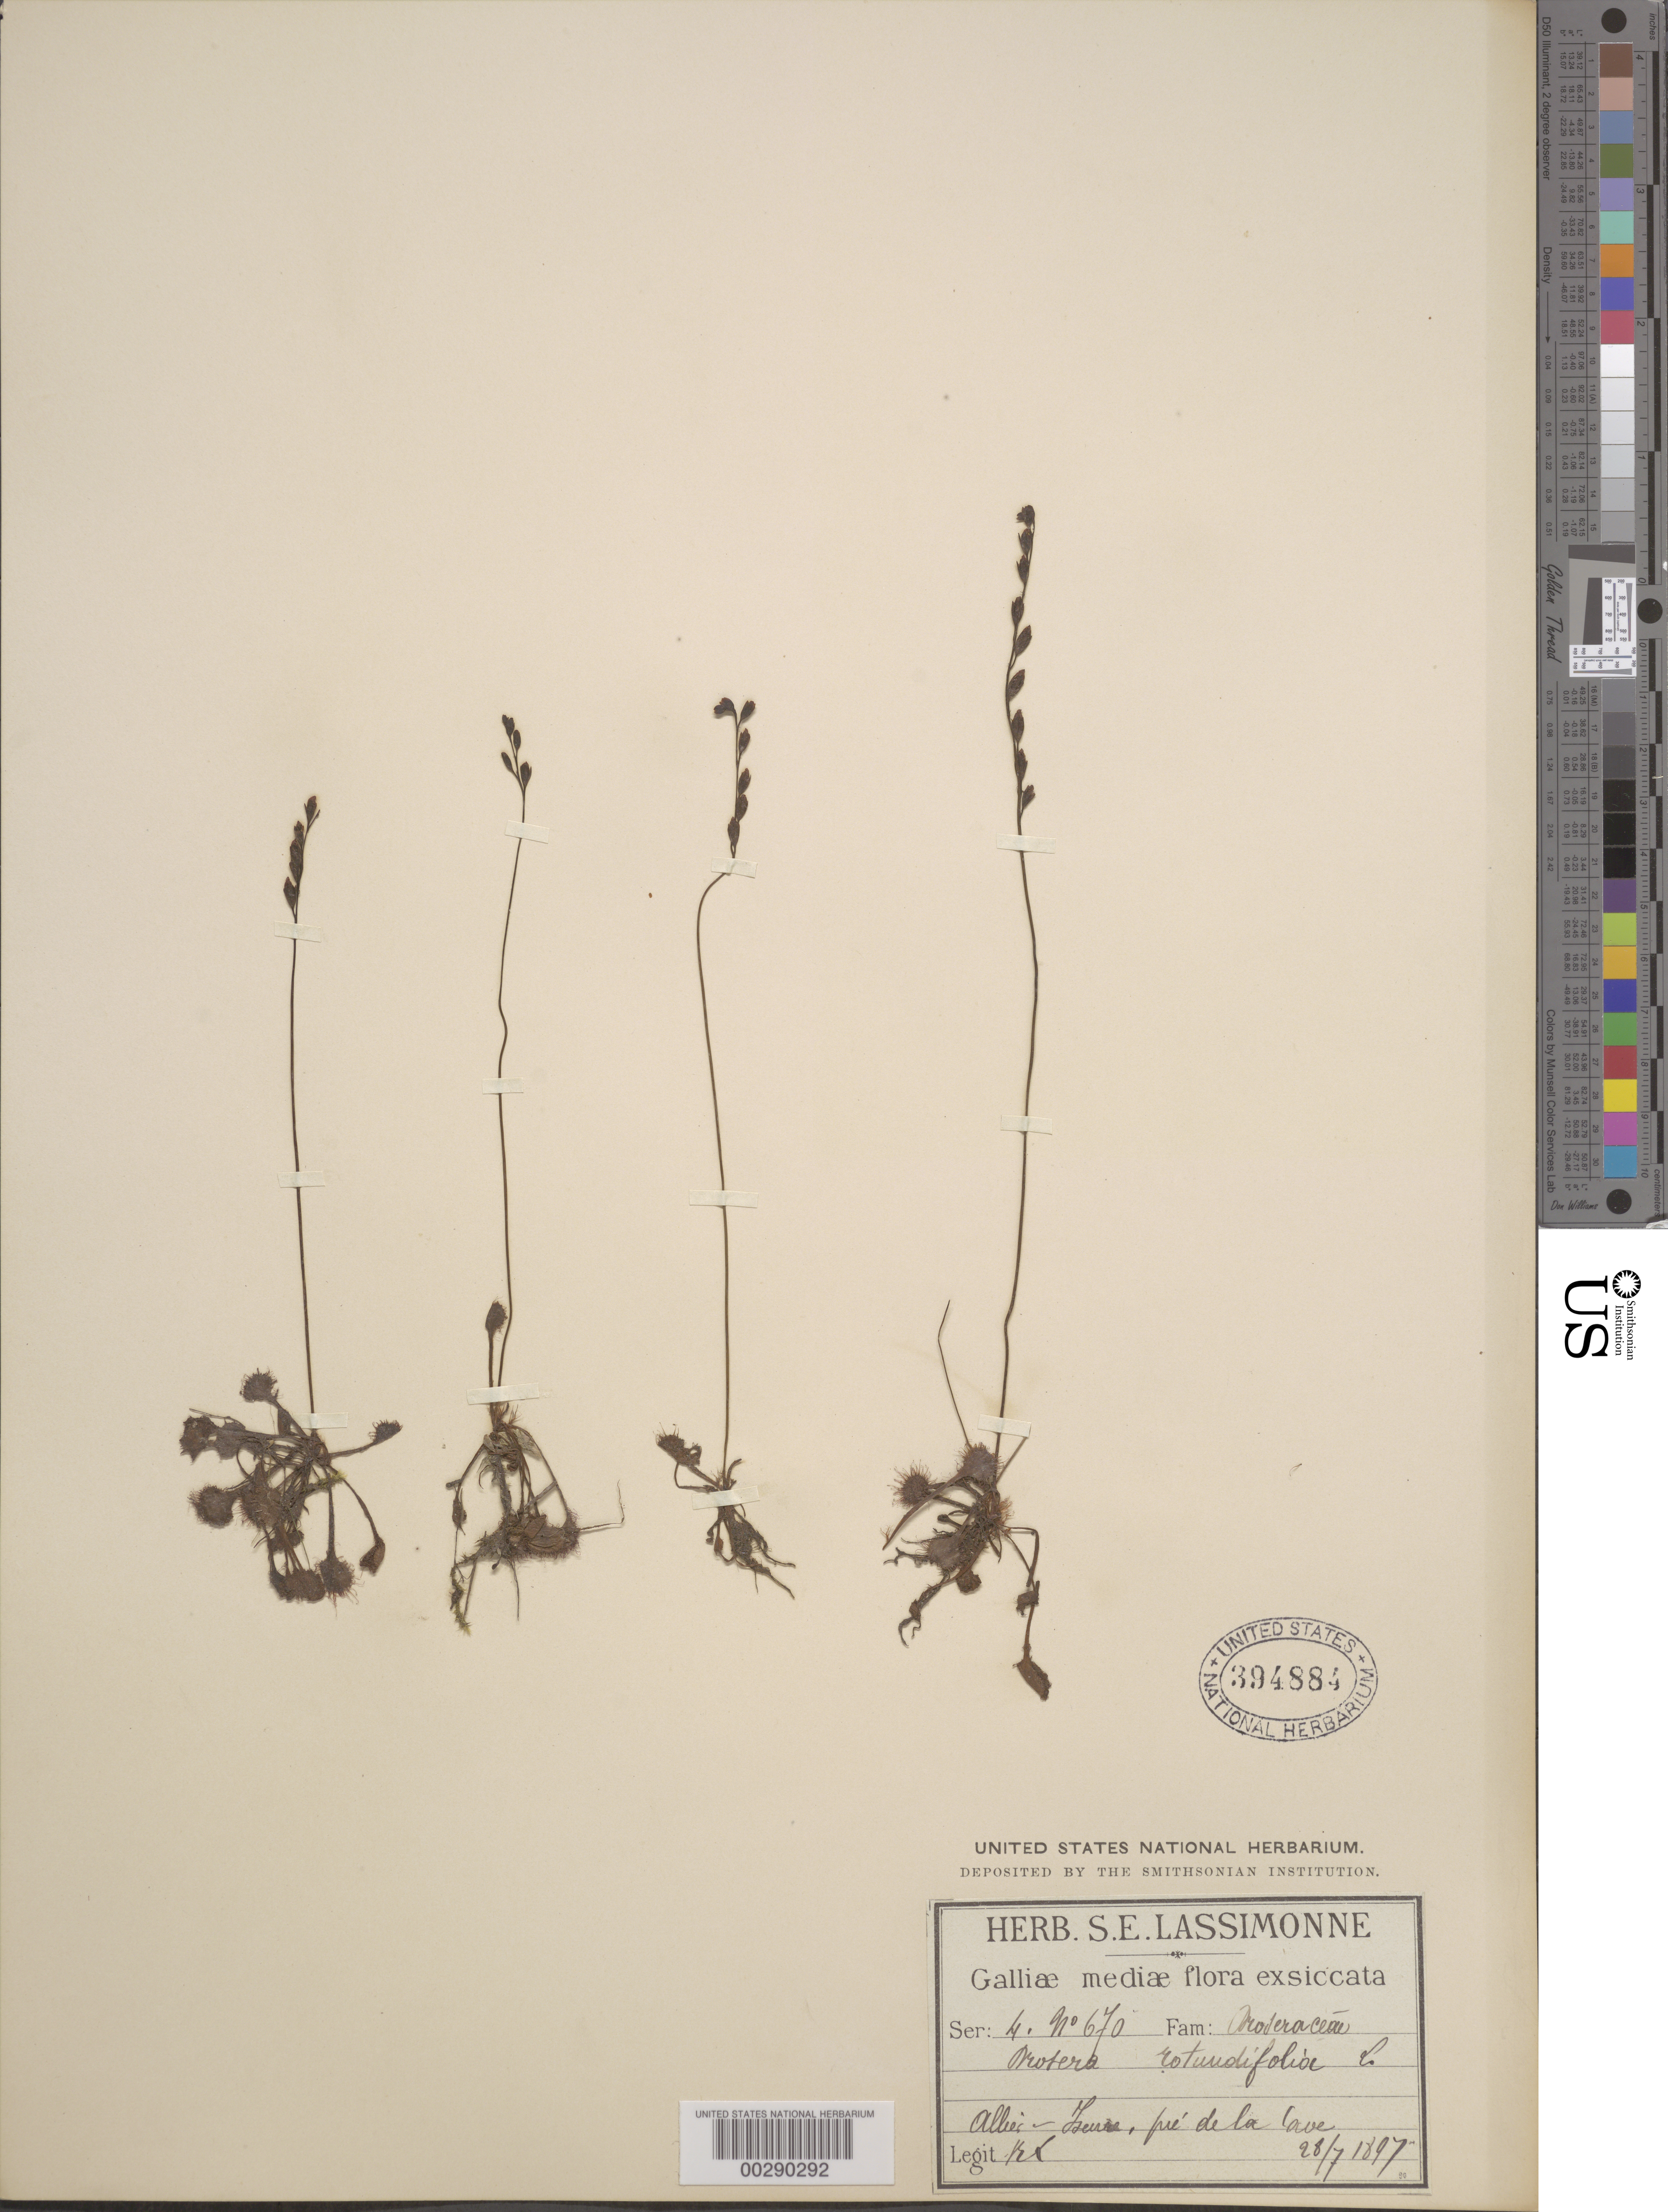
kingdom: Plantae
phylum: Tracheophyta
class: Magnoliopsida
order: Caryophyllales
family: Droseraceae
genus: Drosera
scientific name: Drosera rotundifolia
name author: L.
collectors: S. Lassimonne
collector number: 670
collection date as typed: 28 Jul 1897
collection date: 1897-07-28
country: France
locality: Allier - Yzeure, pre de la cave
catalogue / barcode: US 394884